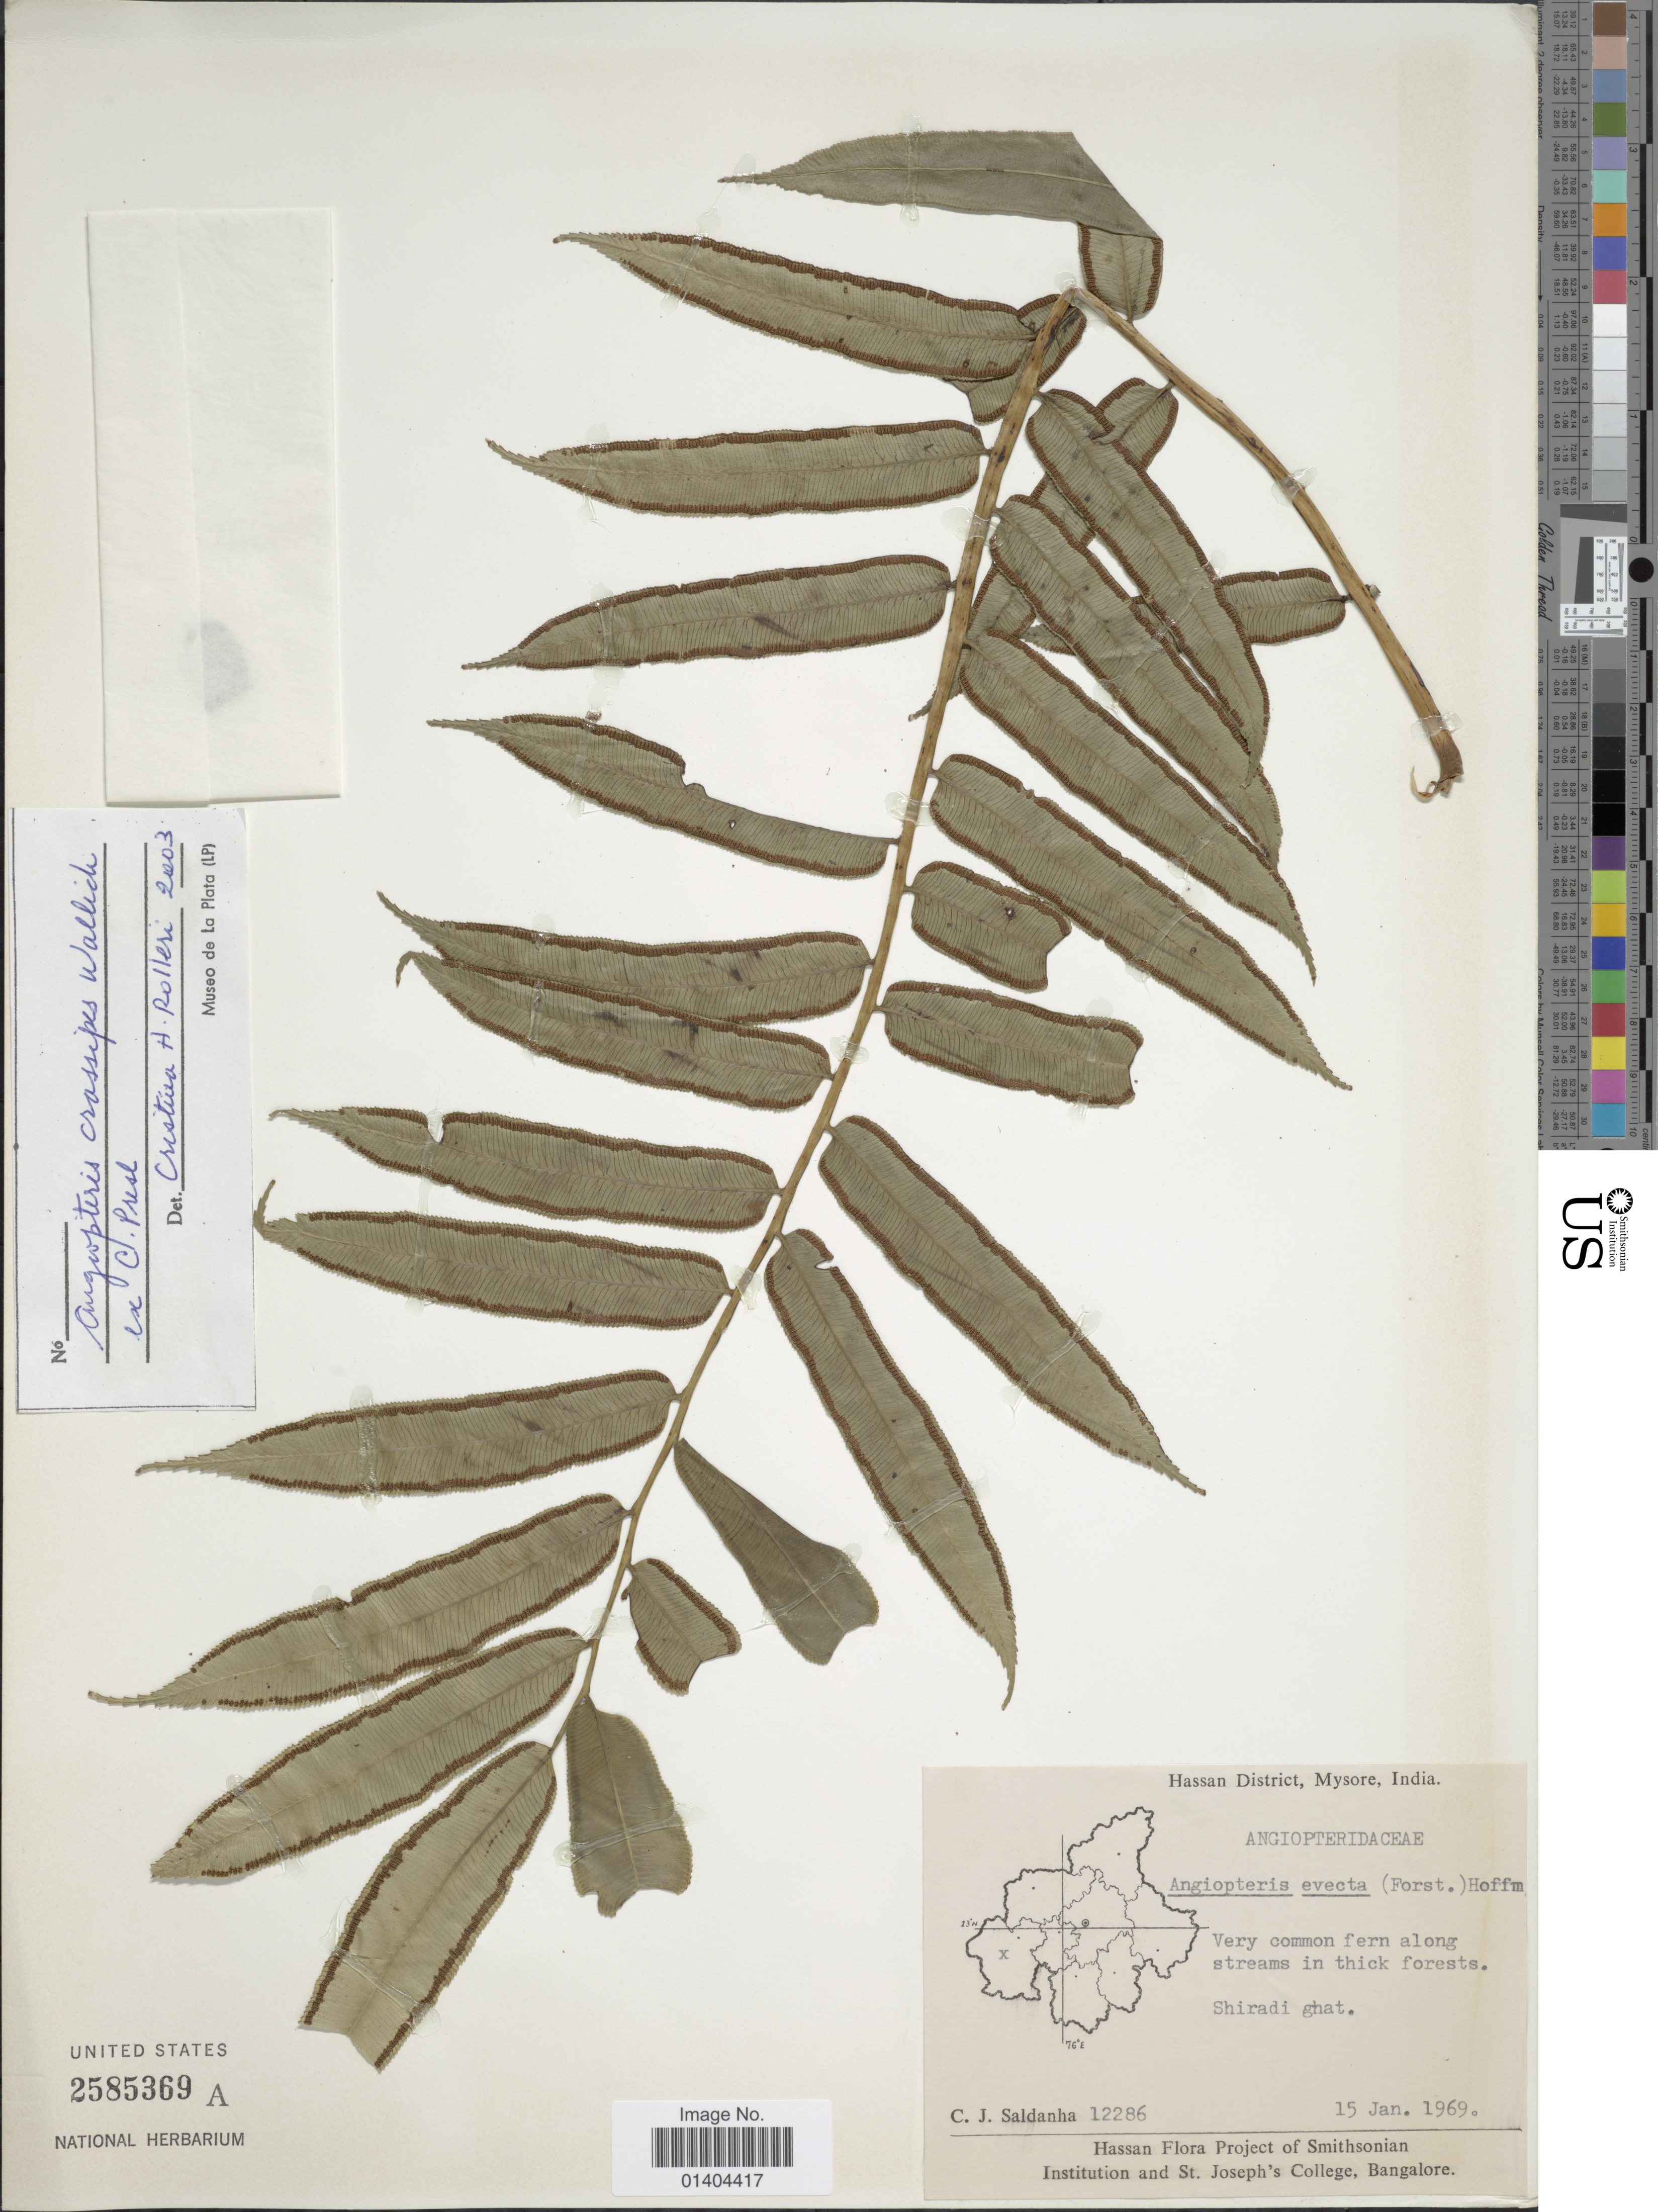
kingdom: Plantae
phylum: Tracheophyta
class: Polypodiopsida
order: Marattiales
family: Marattiaceae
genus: Angiopteris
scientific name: Angiopteris crassipes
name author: Wall. ex C. Presl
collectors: C. J. Saldanha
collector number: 12286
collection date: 1969-01-15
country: India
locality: Hassan District, Mysore, Shiradi Ghat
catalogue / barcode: US 2585369A